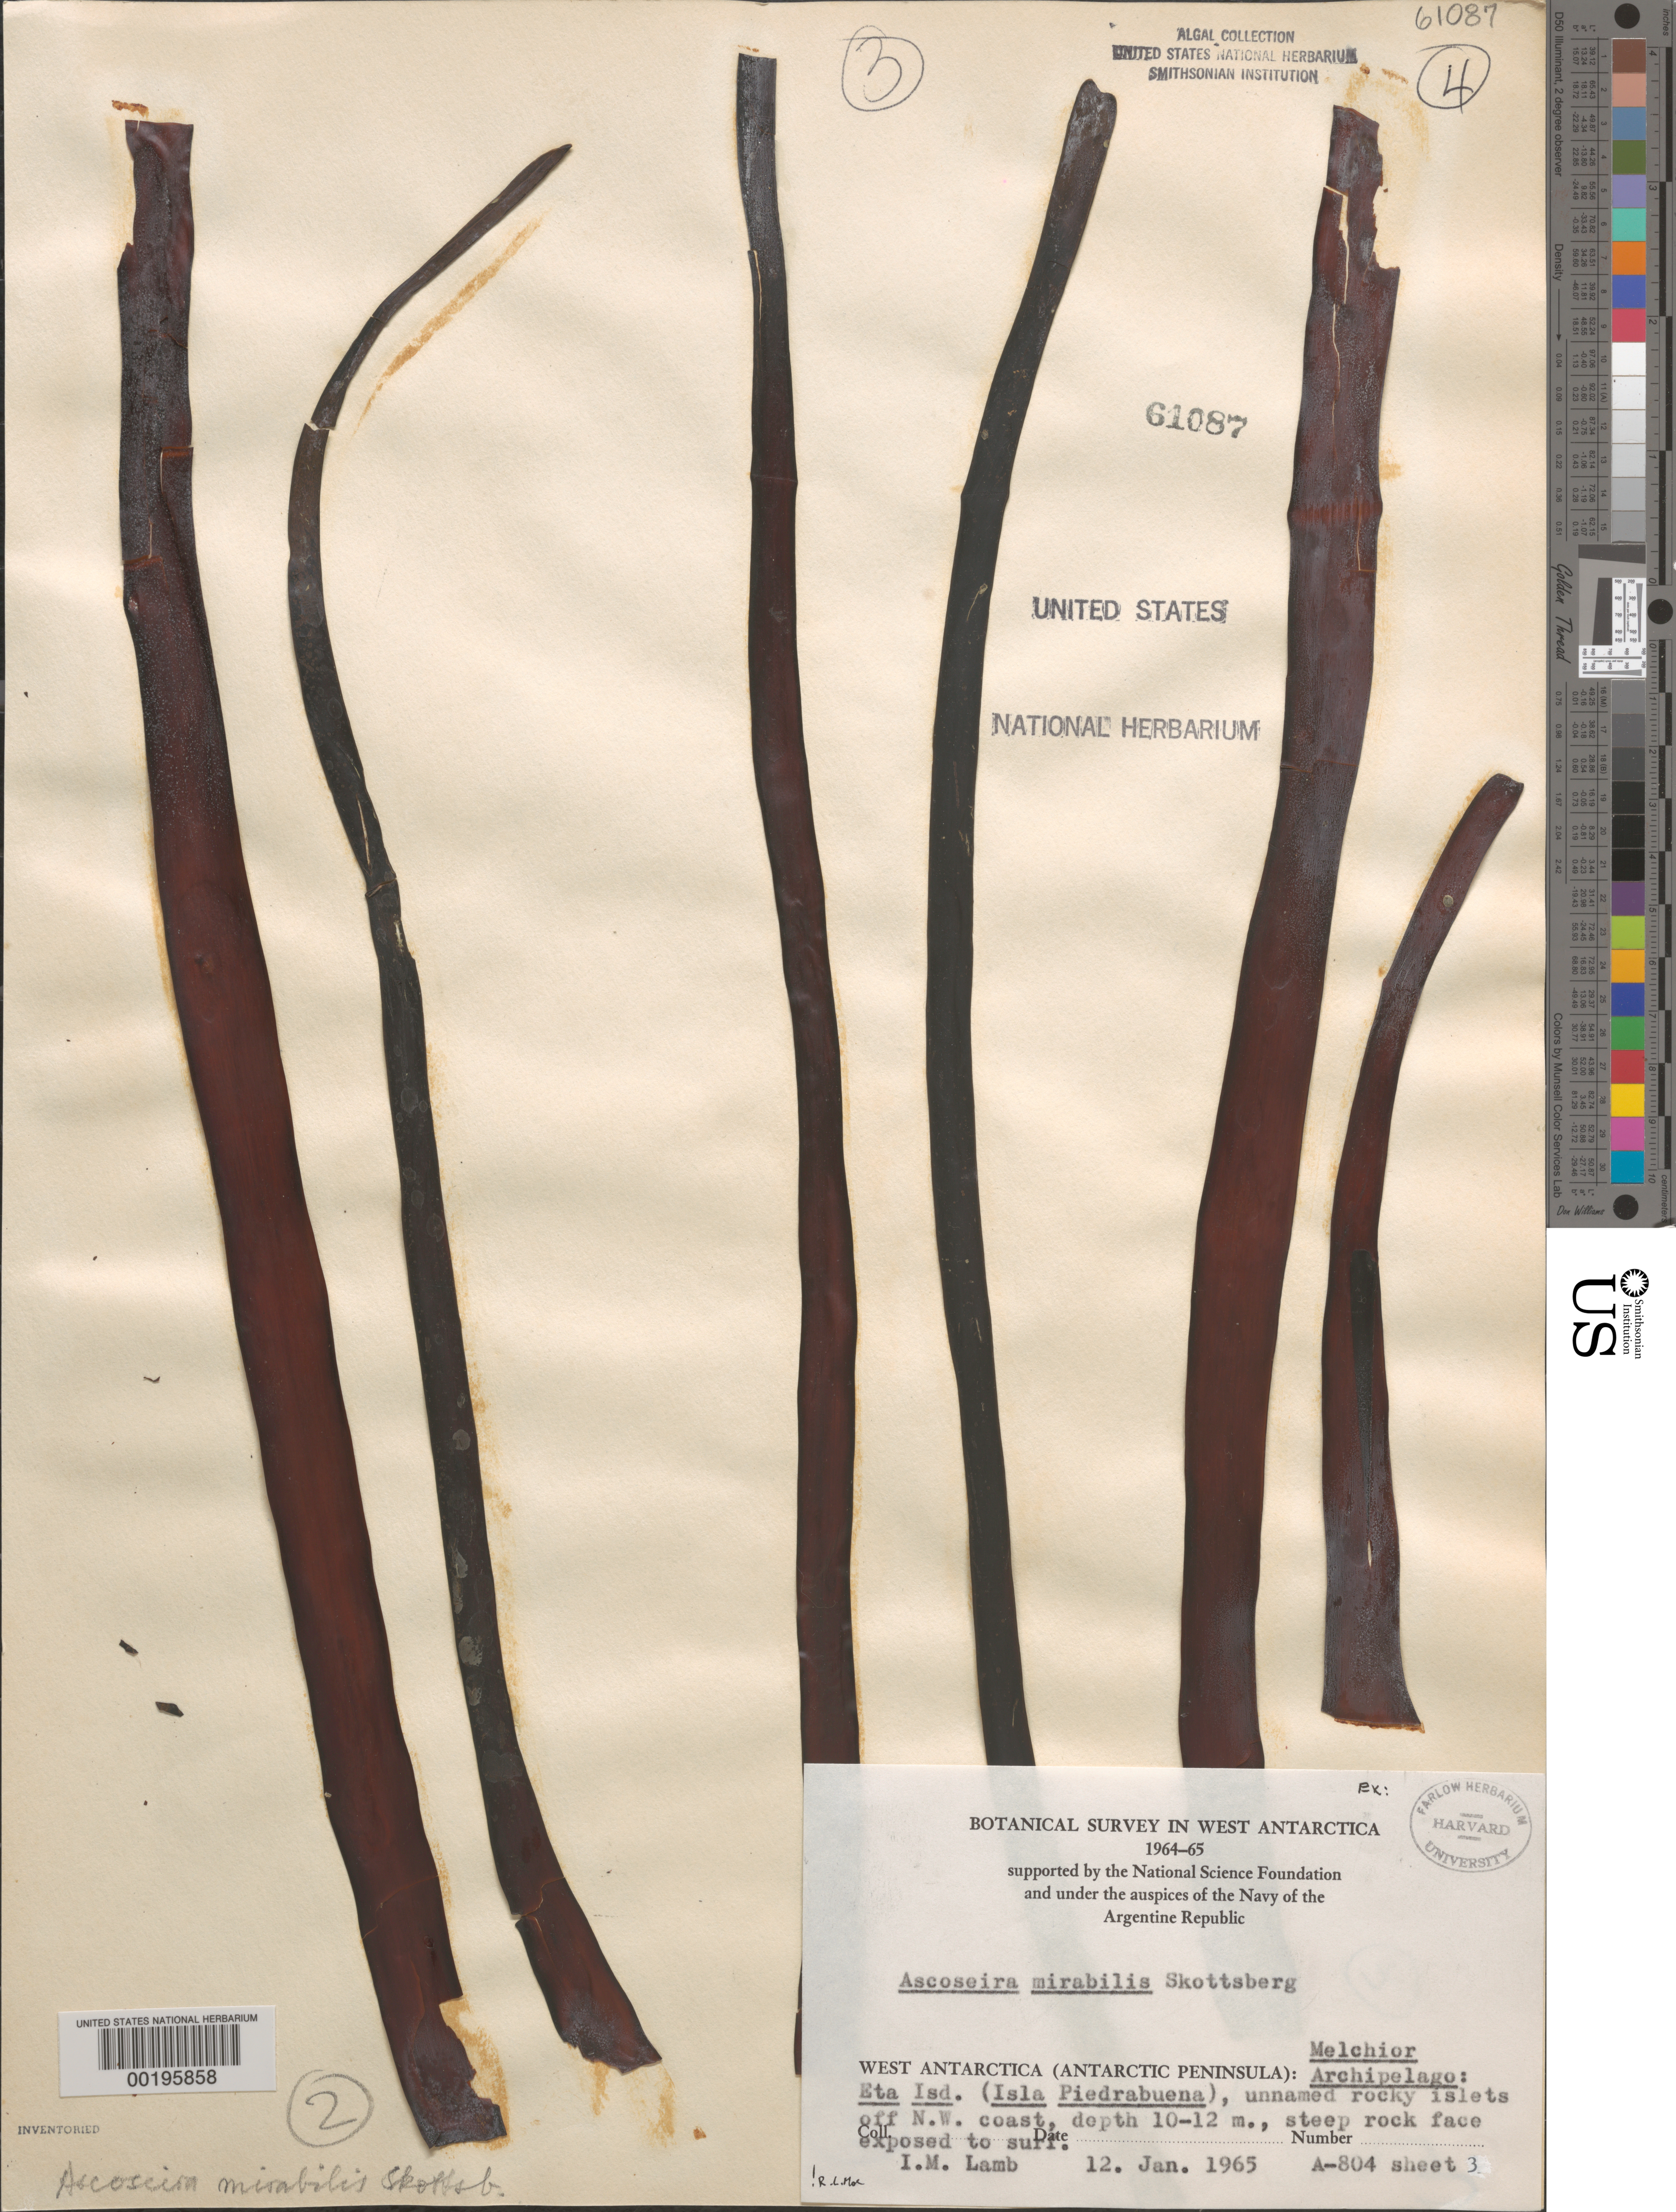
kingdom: Chromista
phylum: Ochrophyta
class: Phaeophyceae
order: Ascoseirales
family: Ascoseiraceae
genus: Ascoseira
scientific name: Ascoseira mirabilis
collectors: I. M. Lamb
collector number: A-804-3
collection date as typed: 12 Jan 1965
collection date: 1965-01-12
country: Antarctica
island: Melchior Islands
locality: Rocky Islets off northwest Eta Island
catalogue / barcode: US 61087